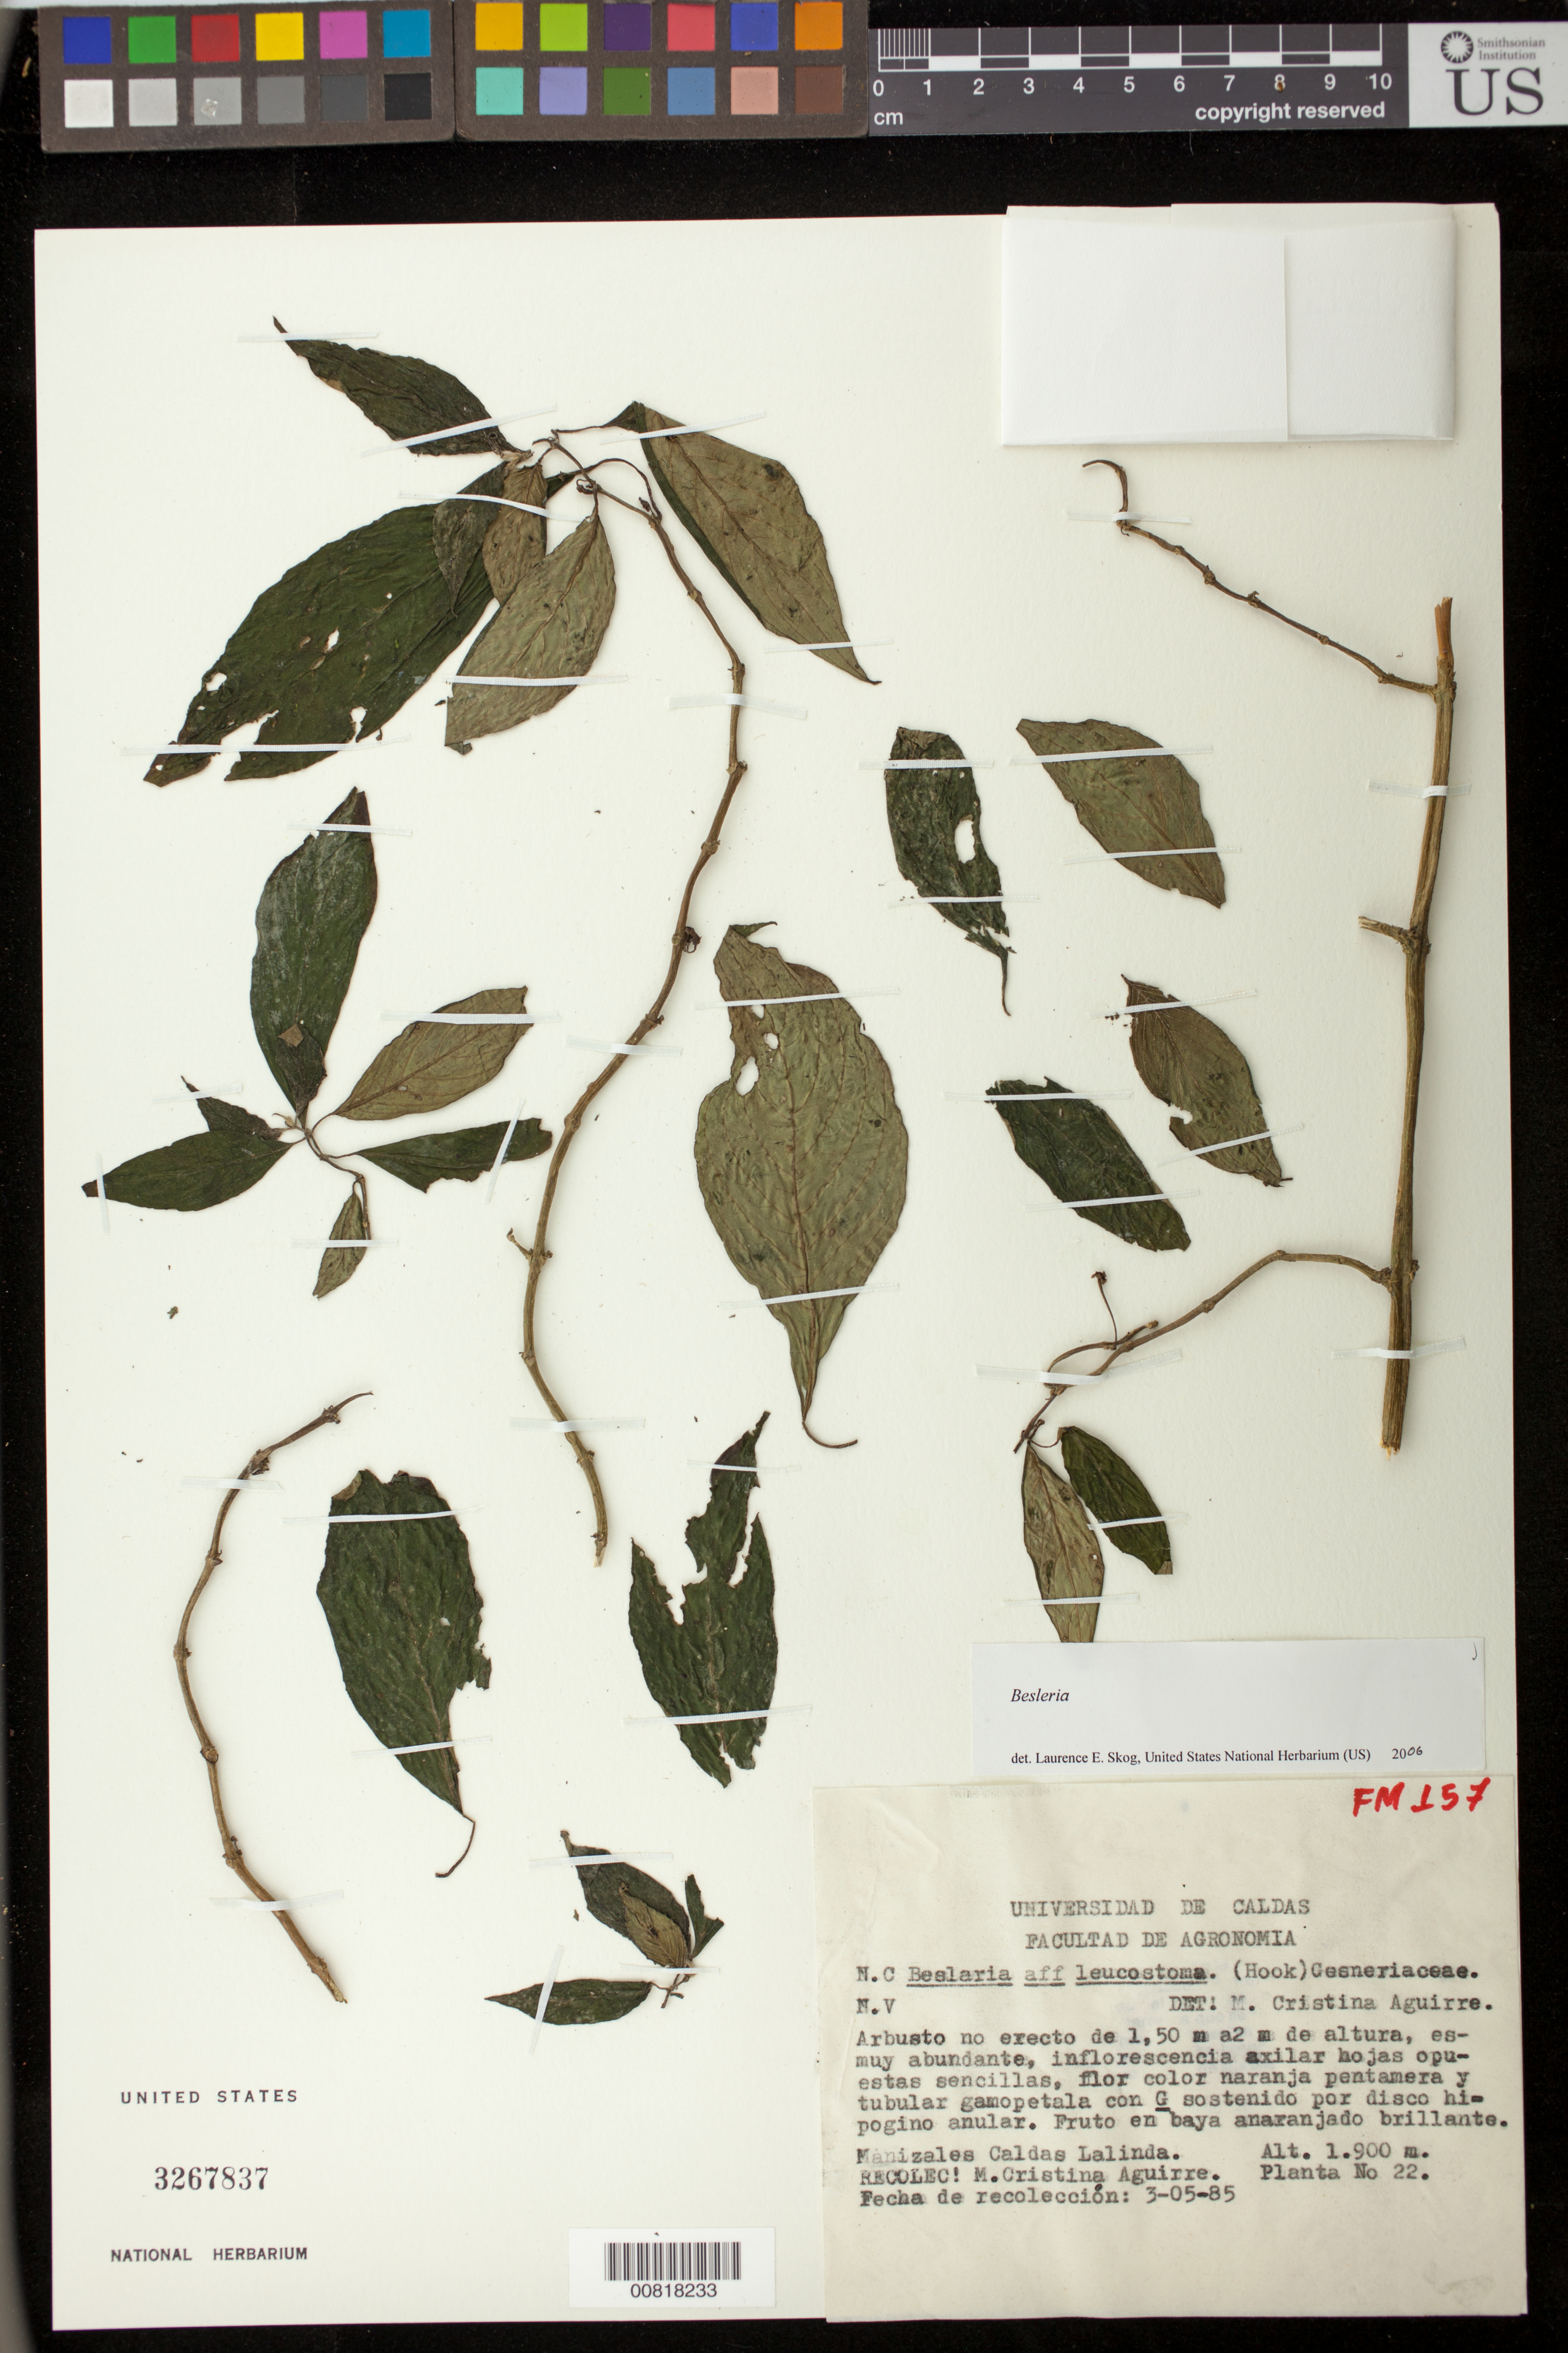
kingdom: Plantae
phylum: Tracheophyta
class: Magnoliopsida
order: Lamiales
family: Gesneriaceae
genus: Besleria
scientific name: Besleria sp.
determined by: Skog, Laurence E.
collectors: M. Aguirre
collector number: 22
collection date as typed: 03 May 1985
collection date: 1985-05-03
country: Colombia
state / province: Caldas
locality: Manizales Caldas Lalinda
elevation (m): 1900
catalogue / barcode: US 3267837